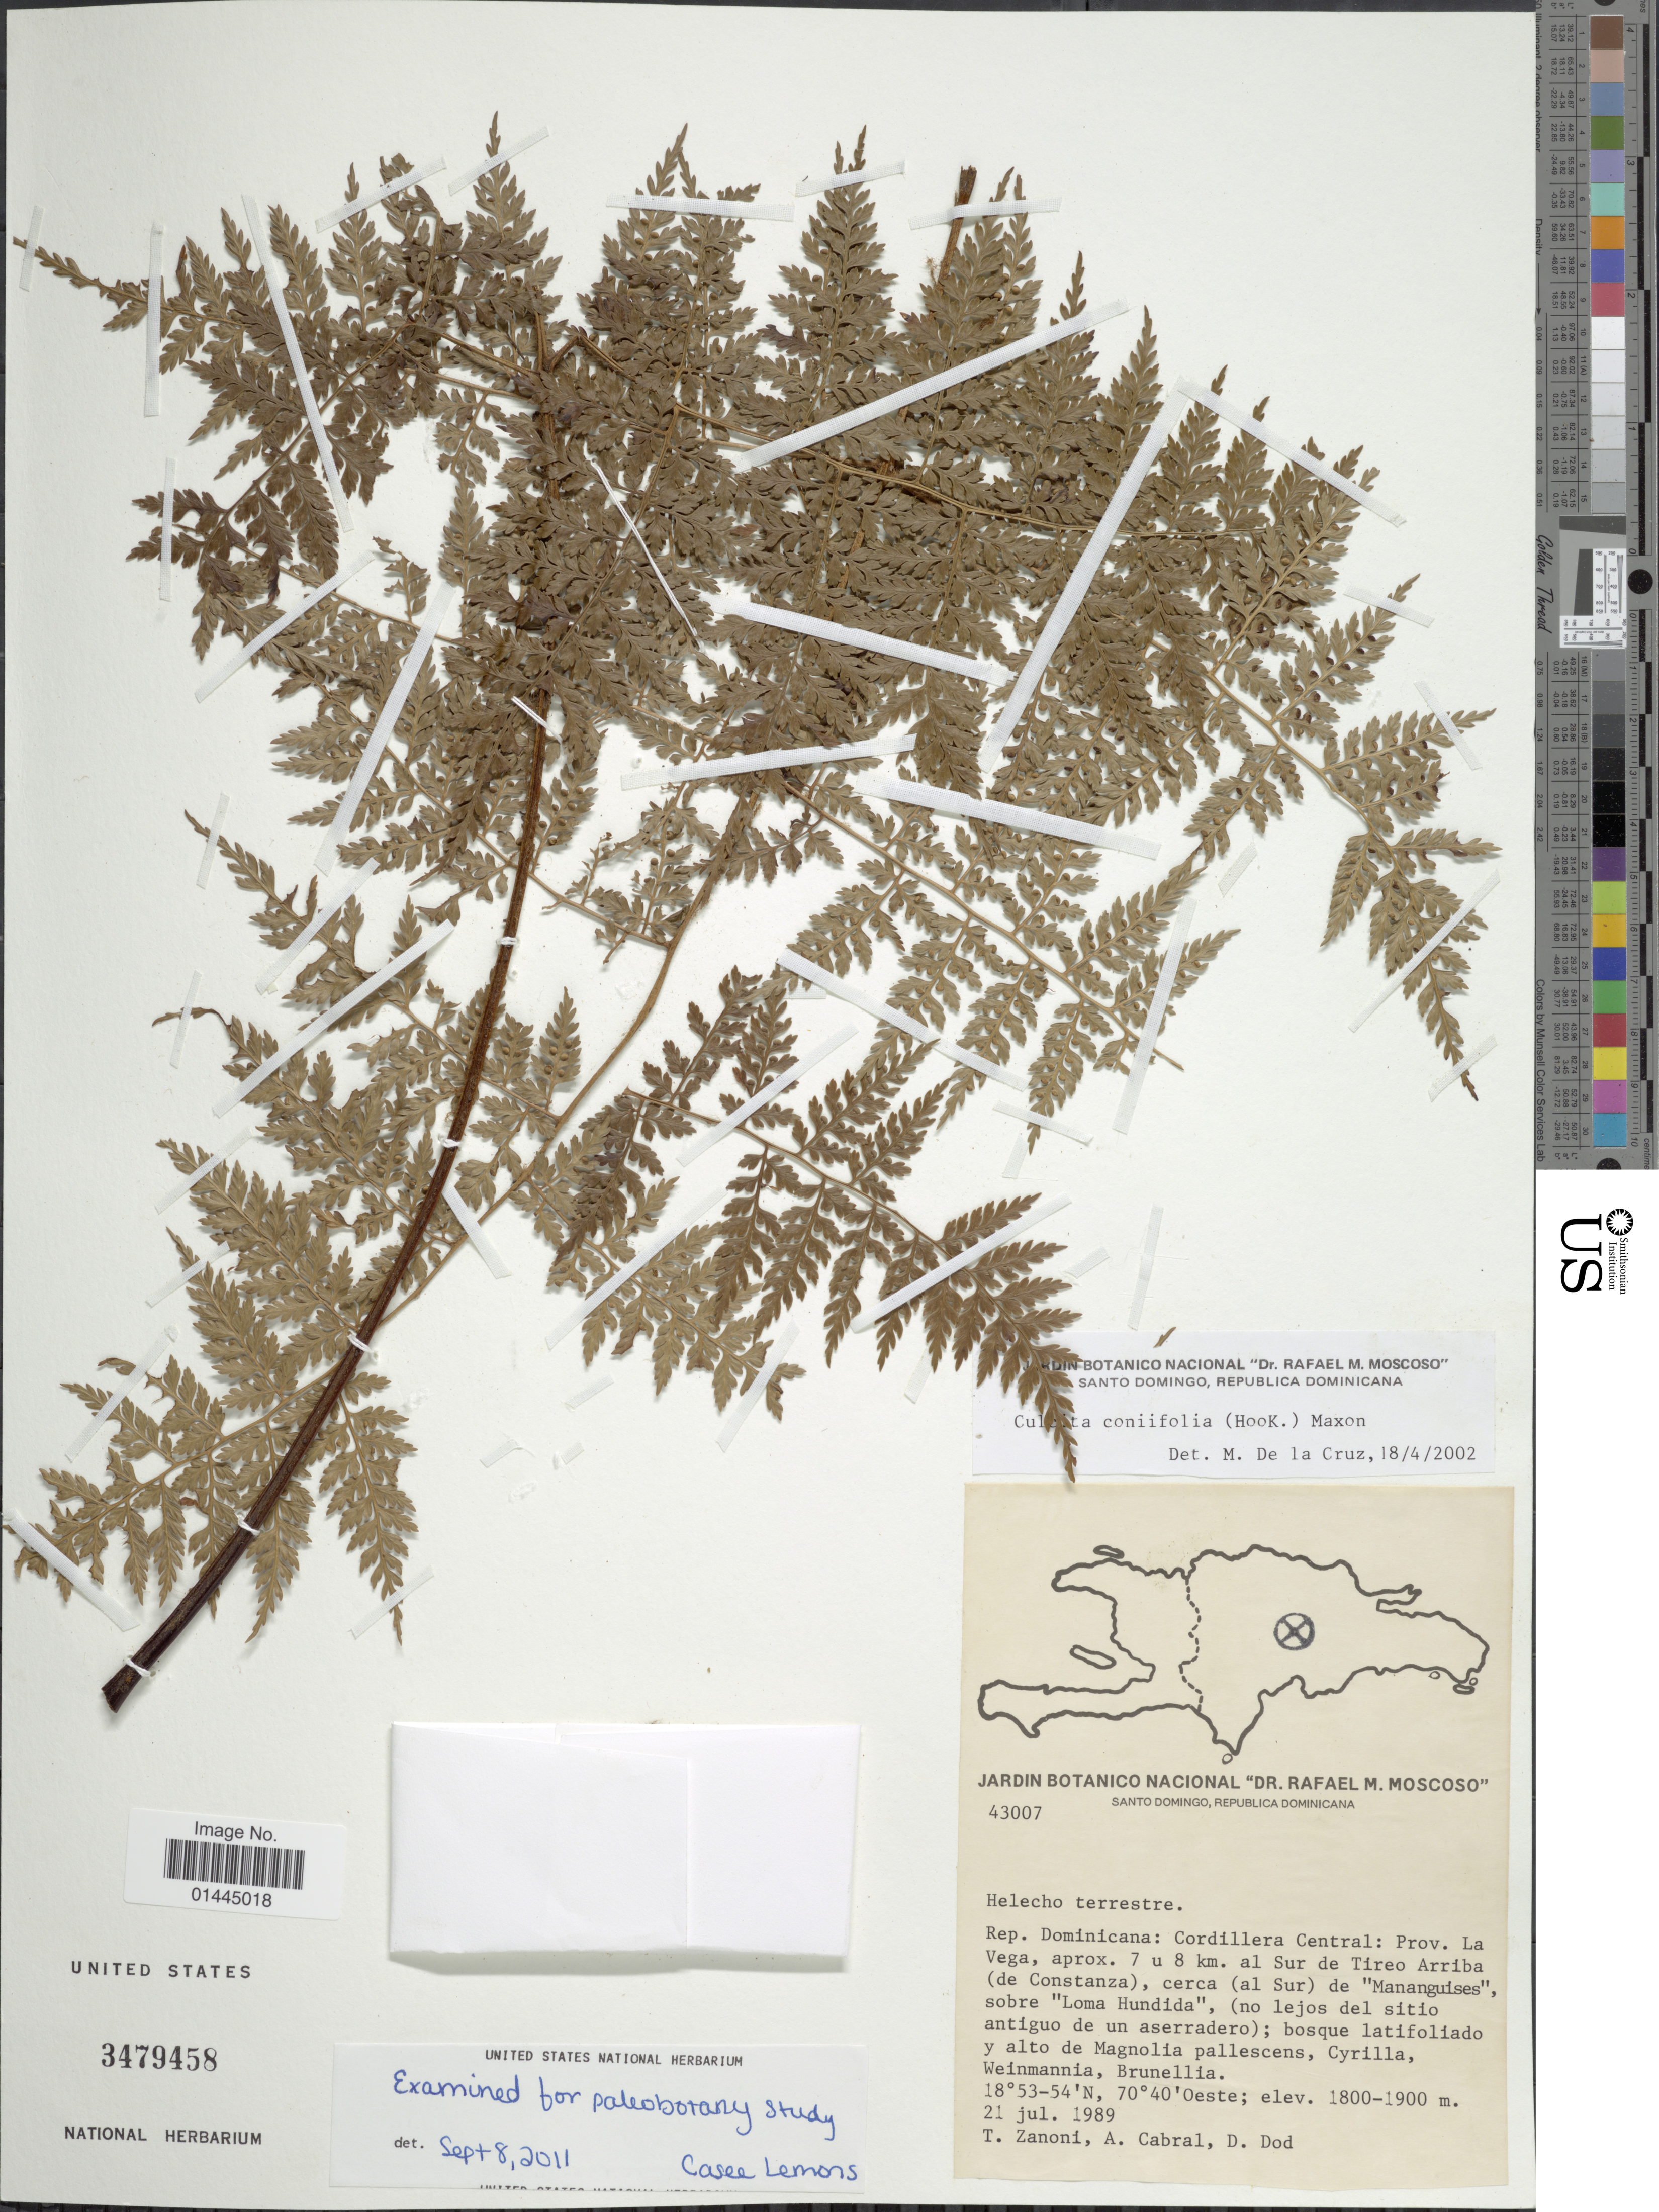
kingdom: Plantae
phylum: Tracheophyta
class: Polypodiopsida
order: Cyatheales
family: Culcitaceae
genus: Culcita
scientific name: Culcita coniifolia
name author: (Hook.) Maxon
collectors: T. A. Zanoni, A. Cabral & D. Dod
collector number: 43007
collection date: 1989-07-21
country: Dominican Republic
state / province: La Vega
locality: Cordillera Central: aprox. 7 u 9 km. al Sur de Tireo Arriba (de Constanza), cerca (al Sur) de "Mananguises", sobre "Loma Hundida", (no lejos del sitio antiguo de un aserradero).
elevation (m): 1800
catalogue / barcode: US 2479458